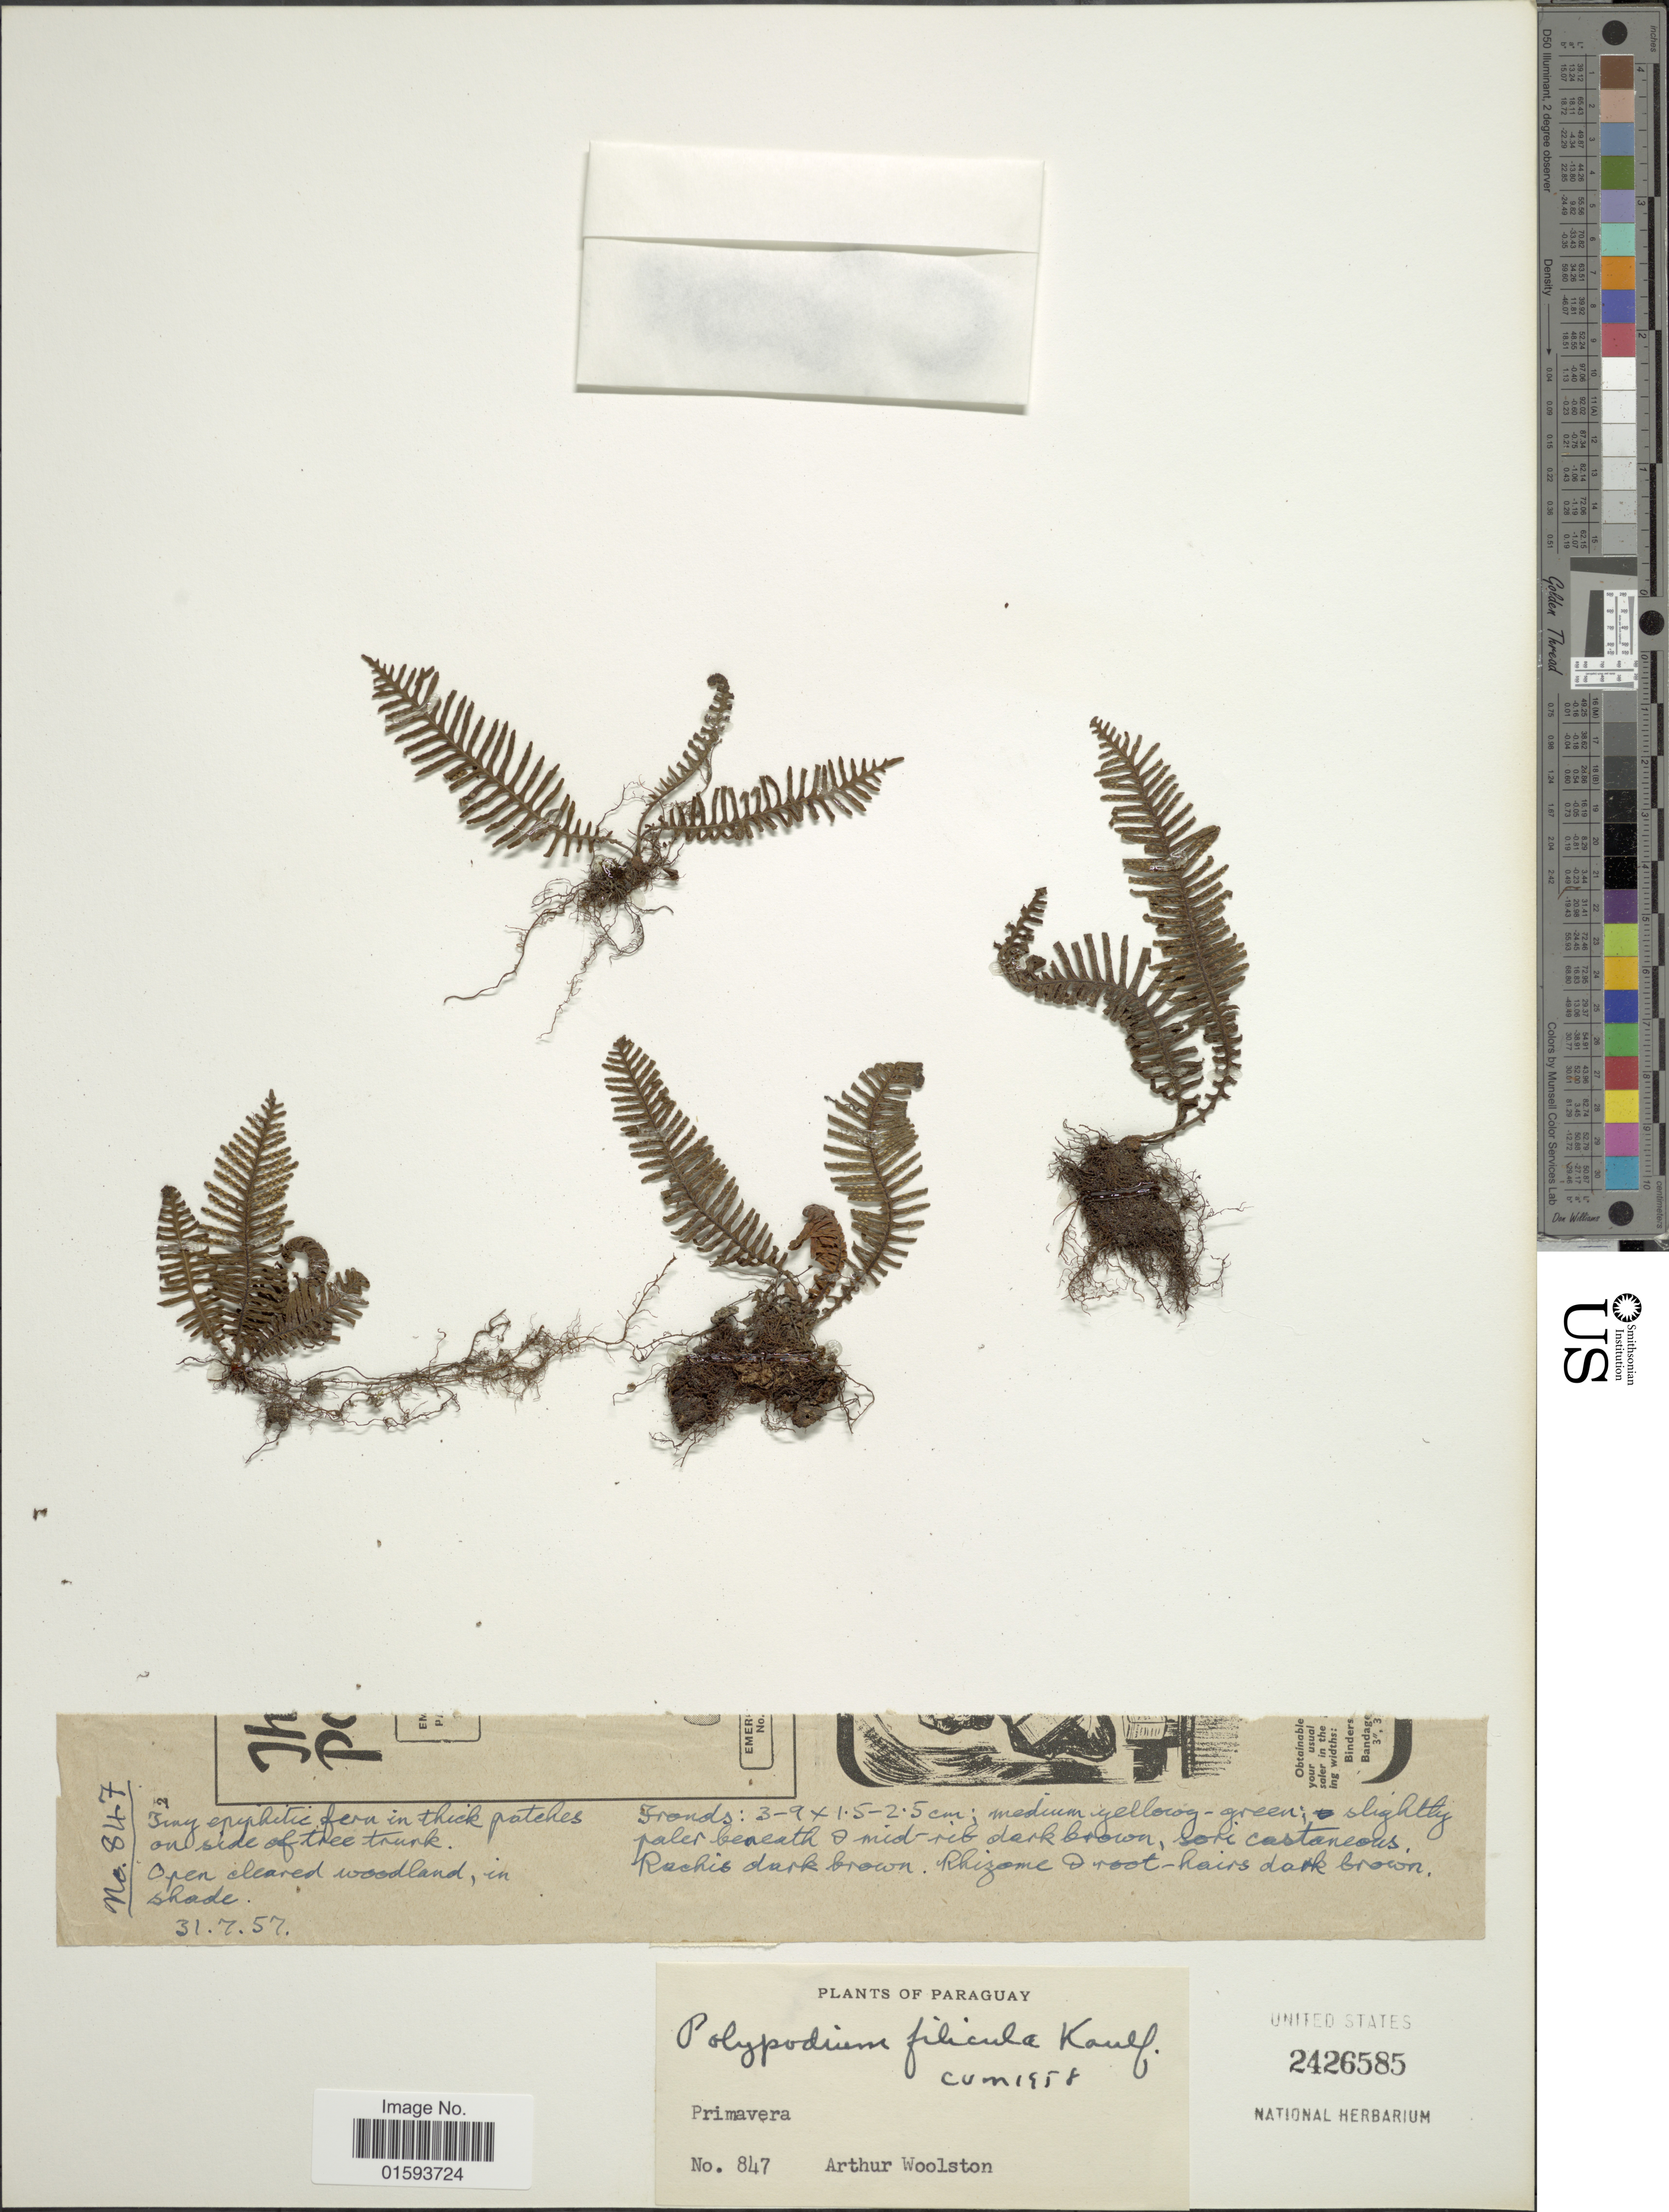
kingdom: Plantae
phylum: Tracheophyta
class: Polypodiopsida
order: Polypodiales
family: Polypodiaceae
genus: Pecluma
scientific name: Pecluma filicula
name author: (Kaulf.) M.G. Price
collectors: A. L. Woolston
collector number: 847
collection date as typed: Transcribed d/m/y: 31/7/57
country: Paraguay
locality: Primavera.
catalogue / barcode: US 2426585